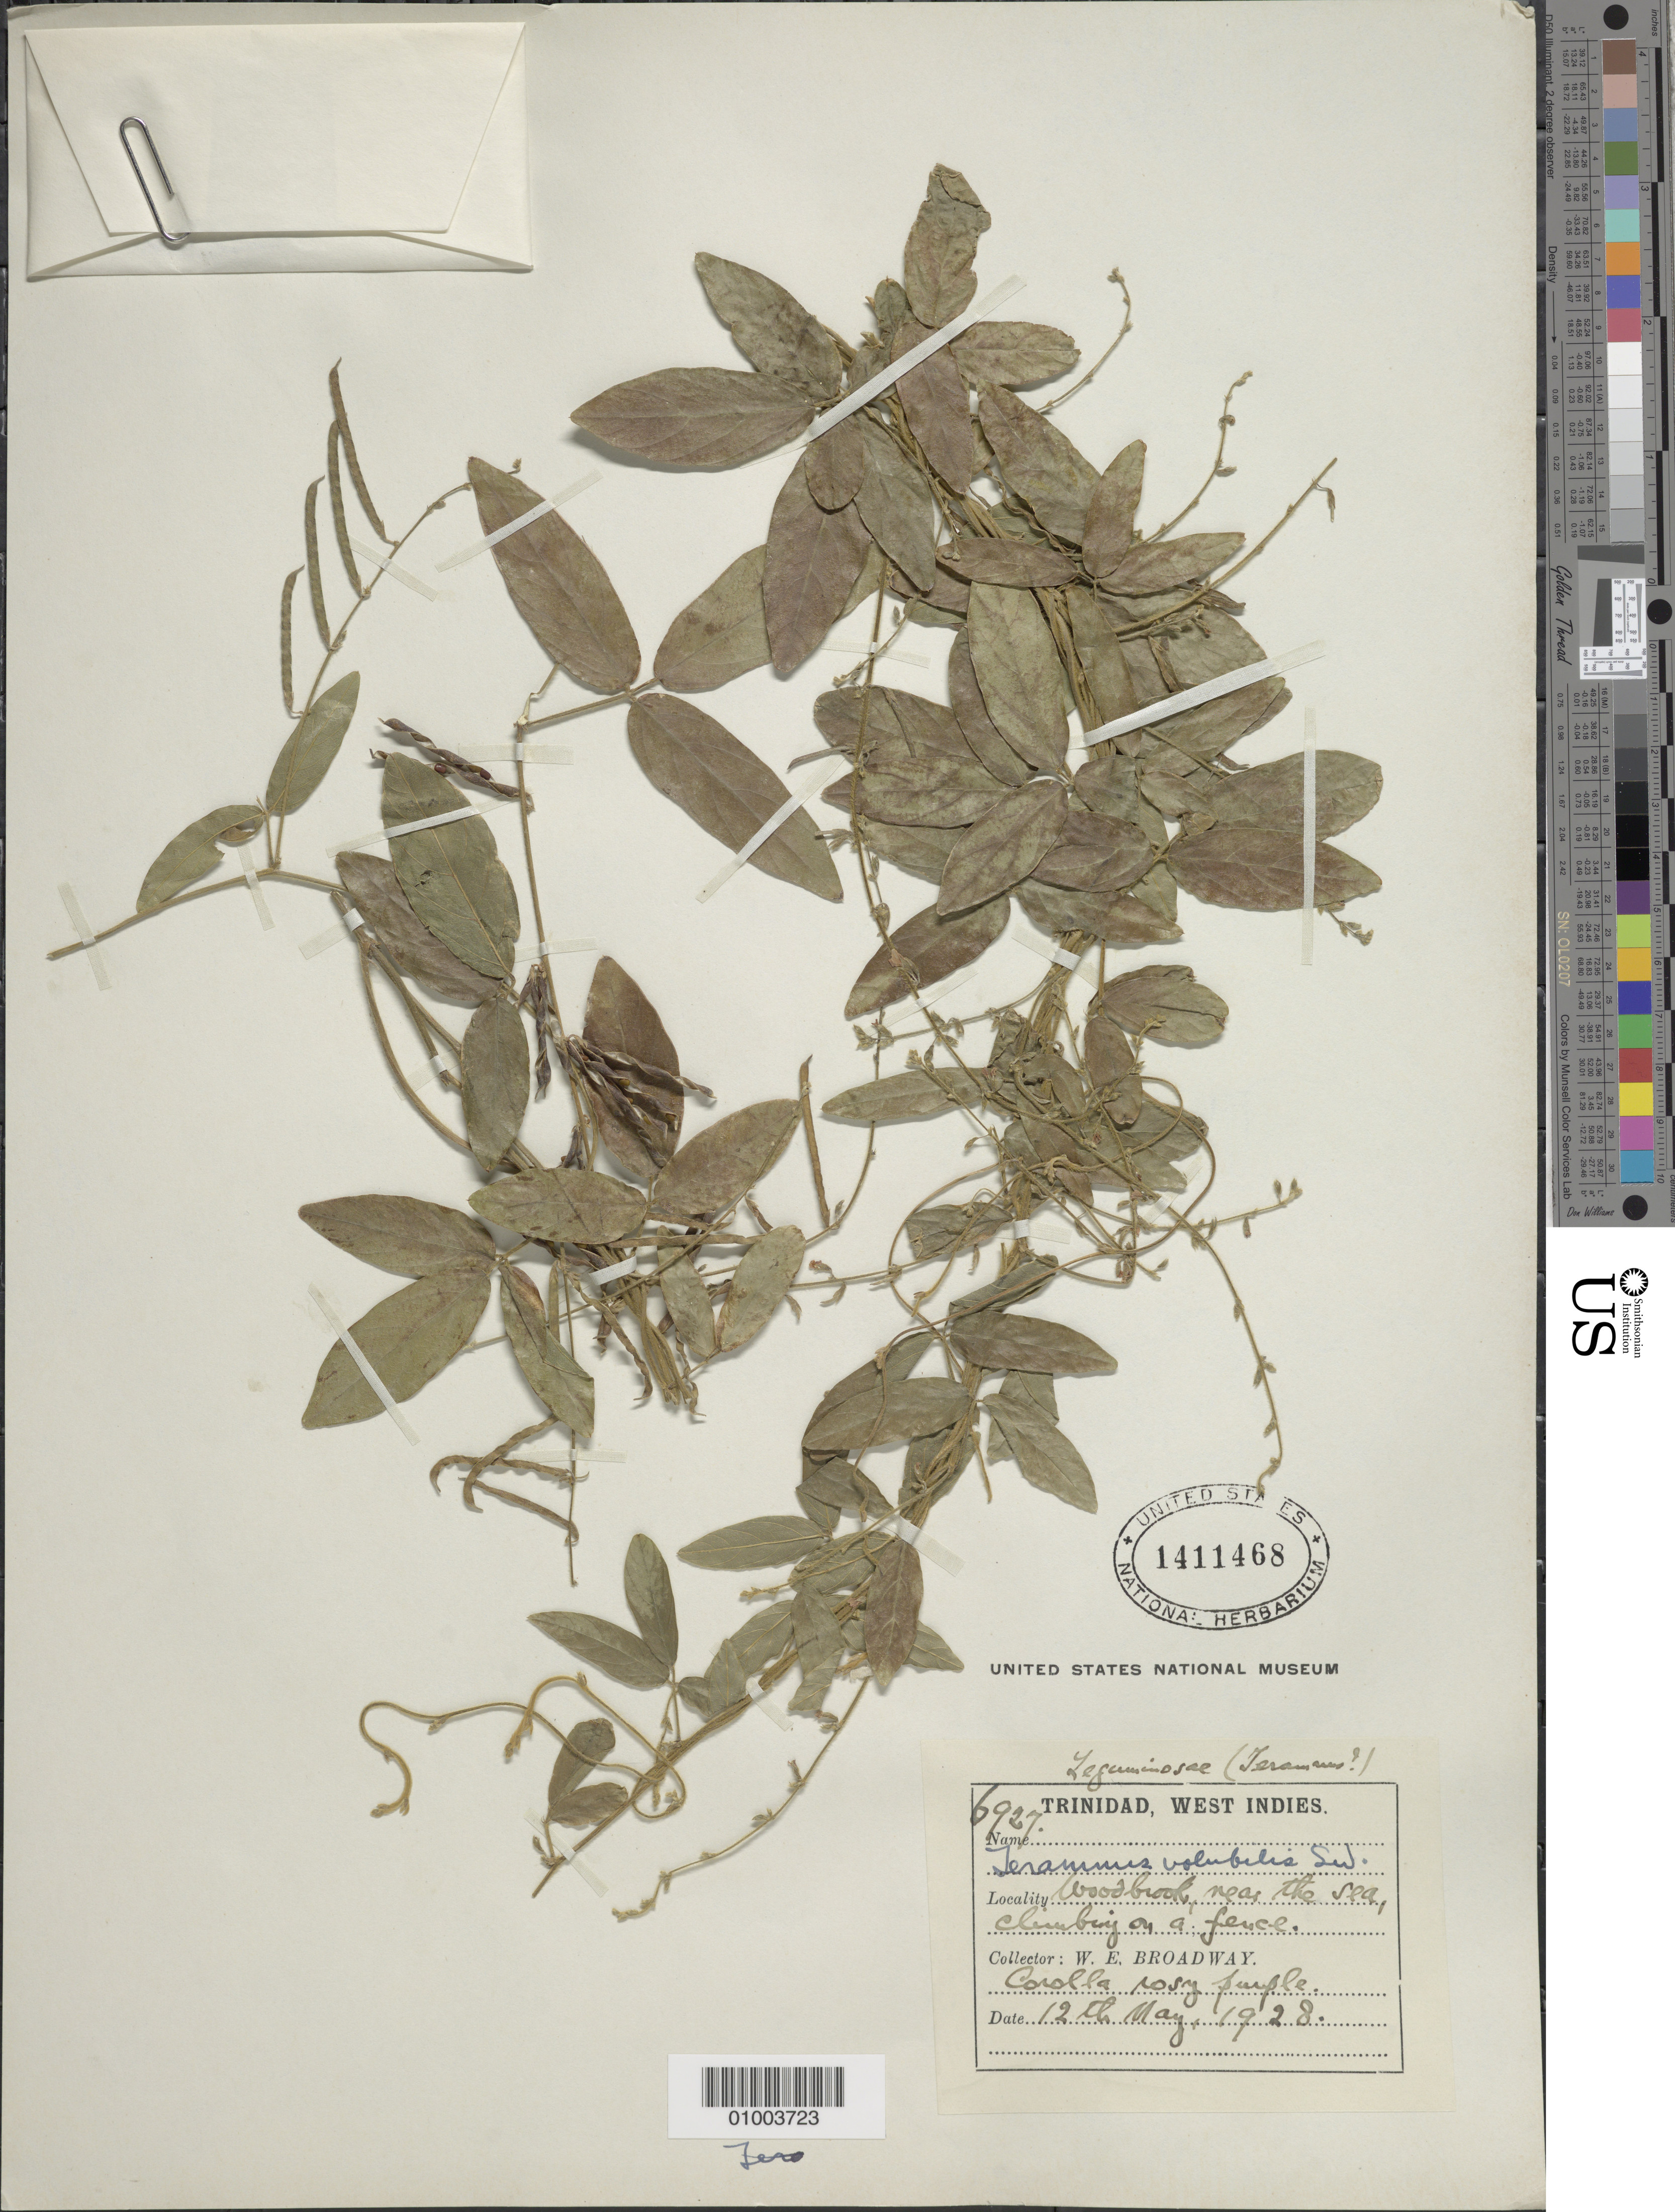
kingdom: Plantae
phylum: Tracheophyta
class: Magnoliopsida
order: Fabales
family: Fabaceae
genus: Teramnus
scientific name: Teramnus volubilis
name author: Sw.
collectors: W. E. Broadway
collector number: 6927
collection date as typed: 12 May 1928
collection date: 1928-05-12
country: Trinidad and Tobago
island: Trinidad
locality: Woodbrook, near the sea, climbing on a fence. Corolla very purple.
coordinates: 0 N, 0 E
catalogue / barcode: US 1411468